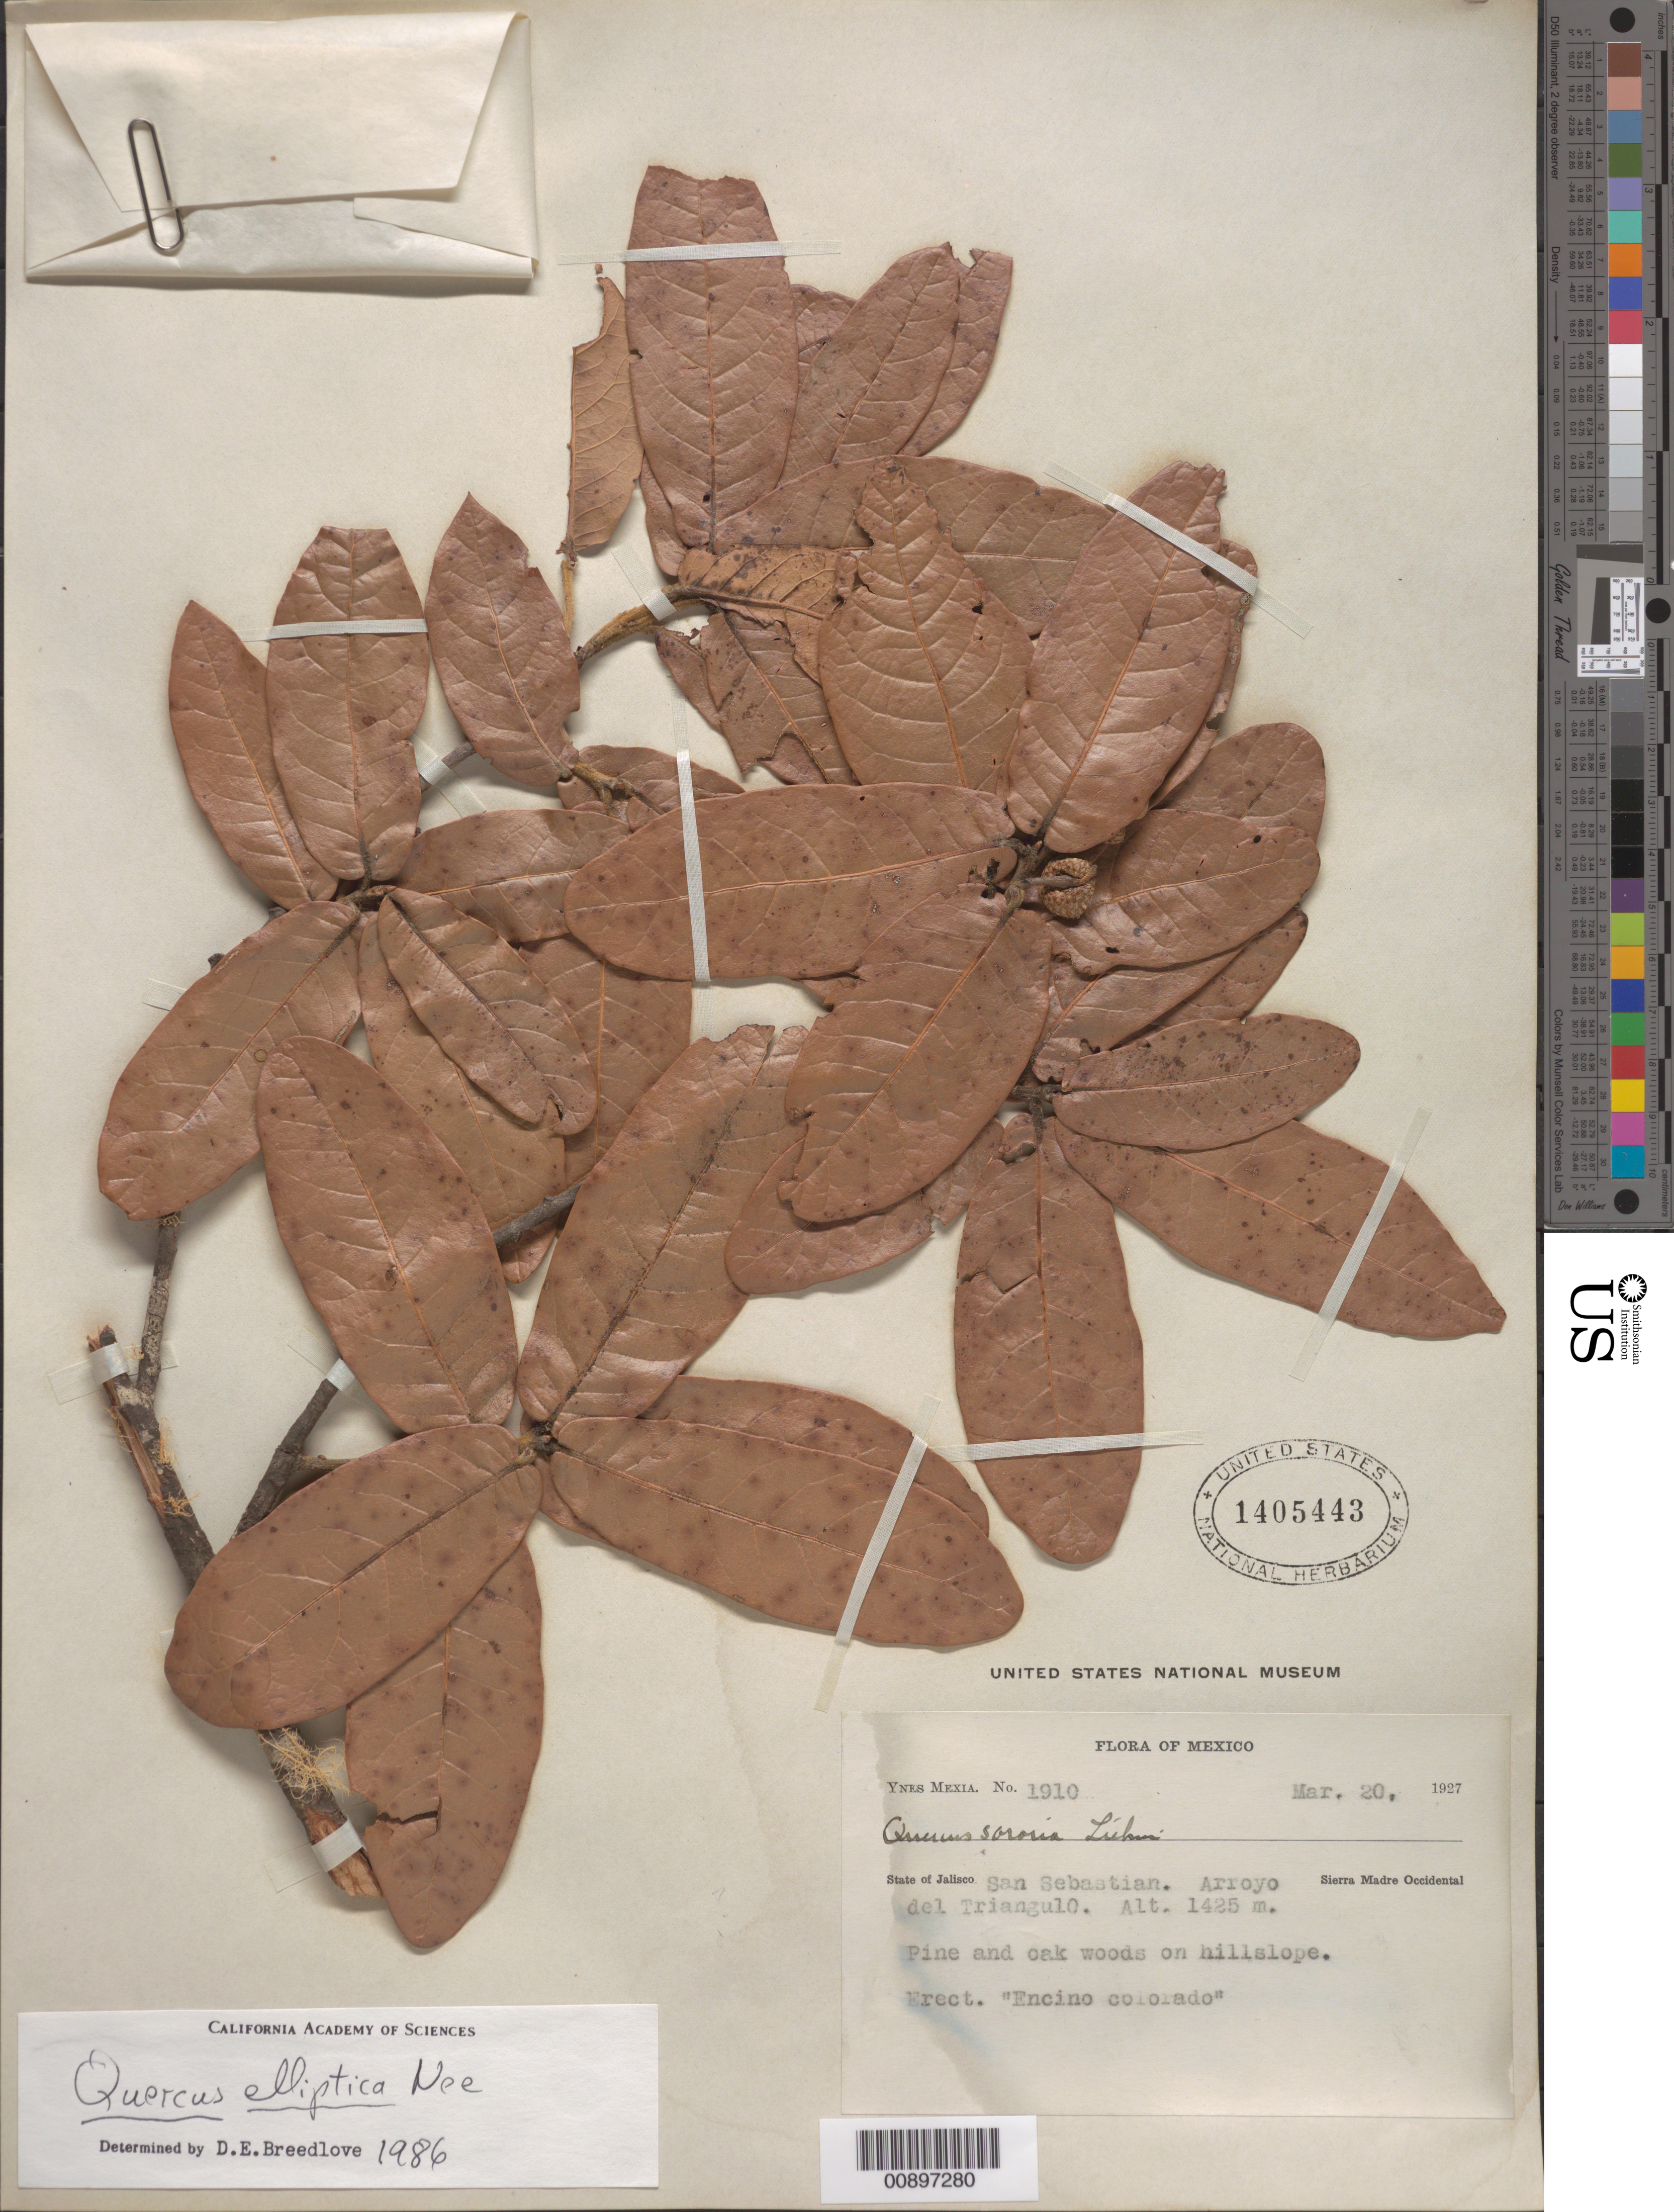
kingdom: Plantae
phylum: Tracheophyta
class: Magnoliopsida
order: Fagales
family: Fagaceae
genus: Quercus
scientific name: Quercus elliptica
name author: Née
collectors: Y. Mexia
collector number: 1910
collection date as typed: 20 Mar 1927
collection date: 1927-03-20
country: Mexico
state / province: Jalisco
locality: San Sebastián. Arroyo del Triángulo. Sierra Madre Occidental. Jalisco.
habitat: Pine and oak woods on hillslope.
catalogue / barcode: US 1405443